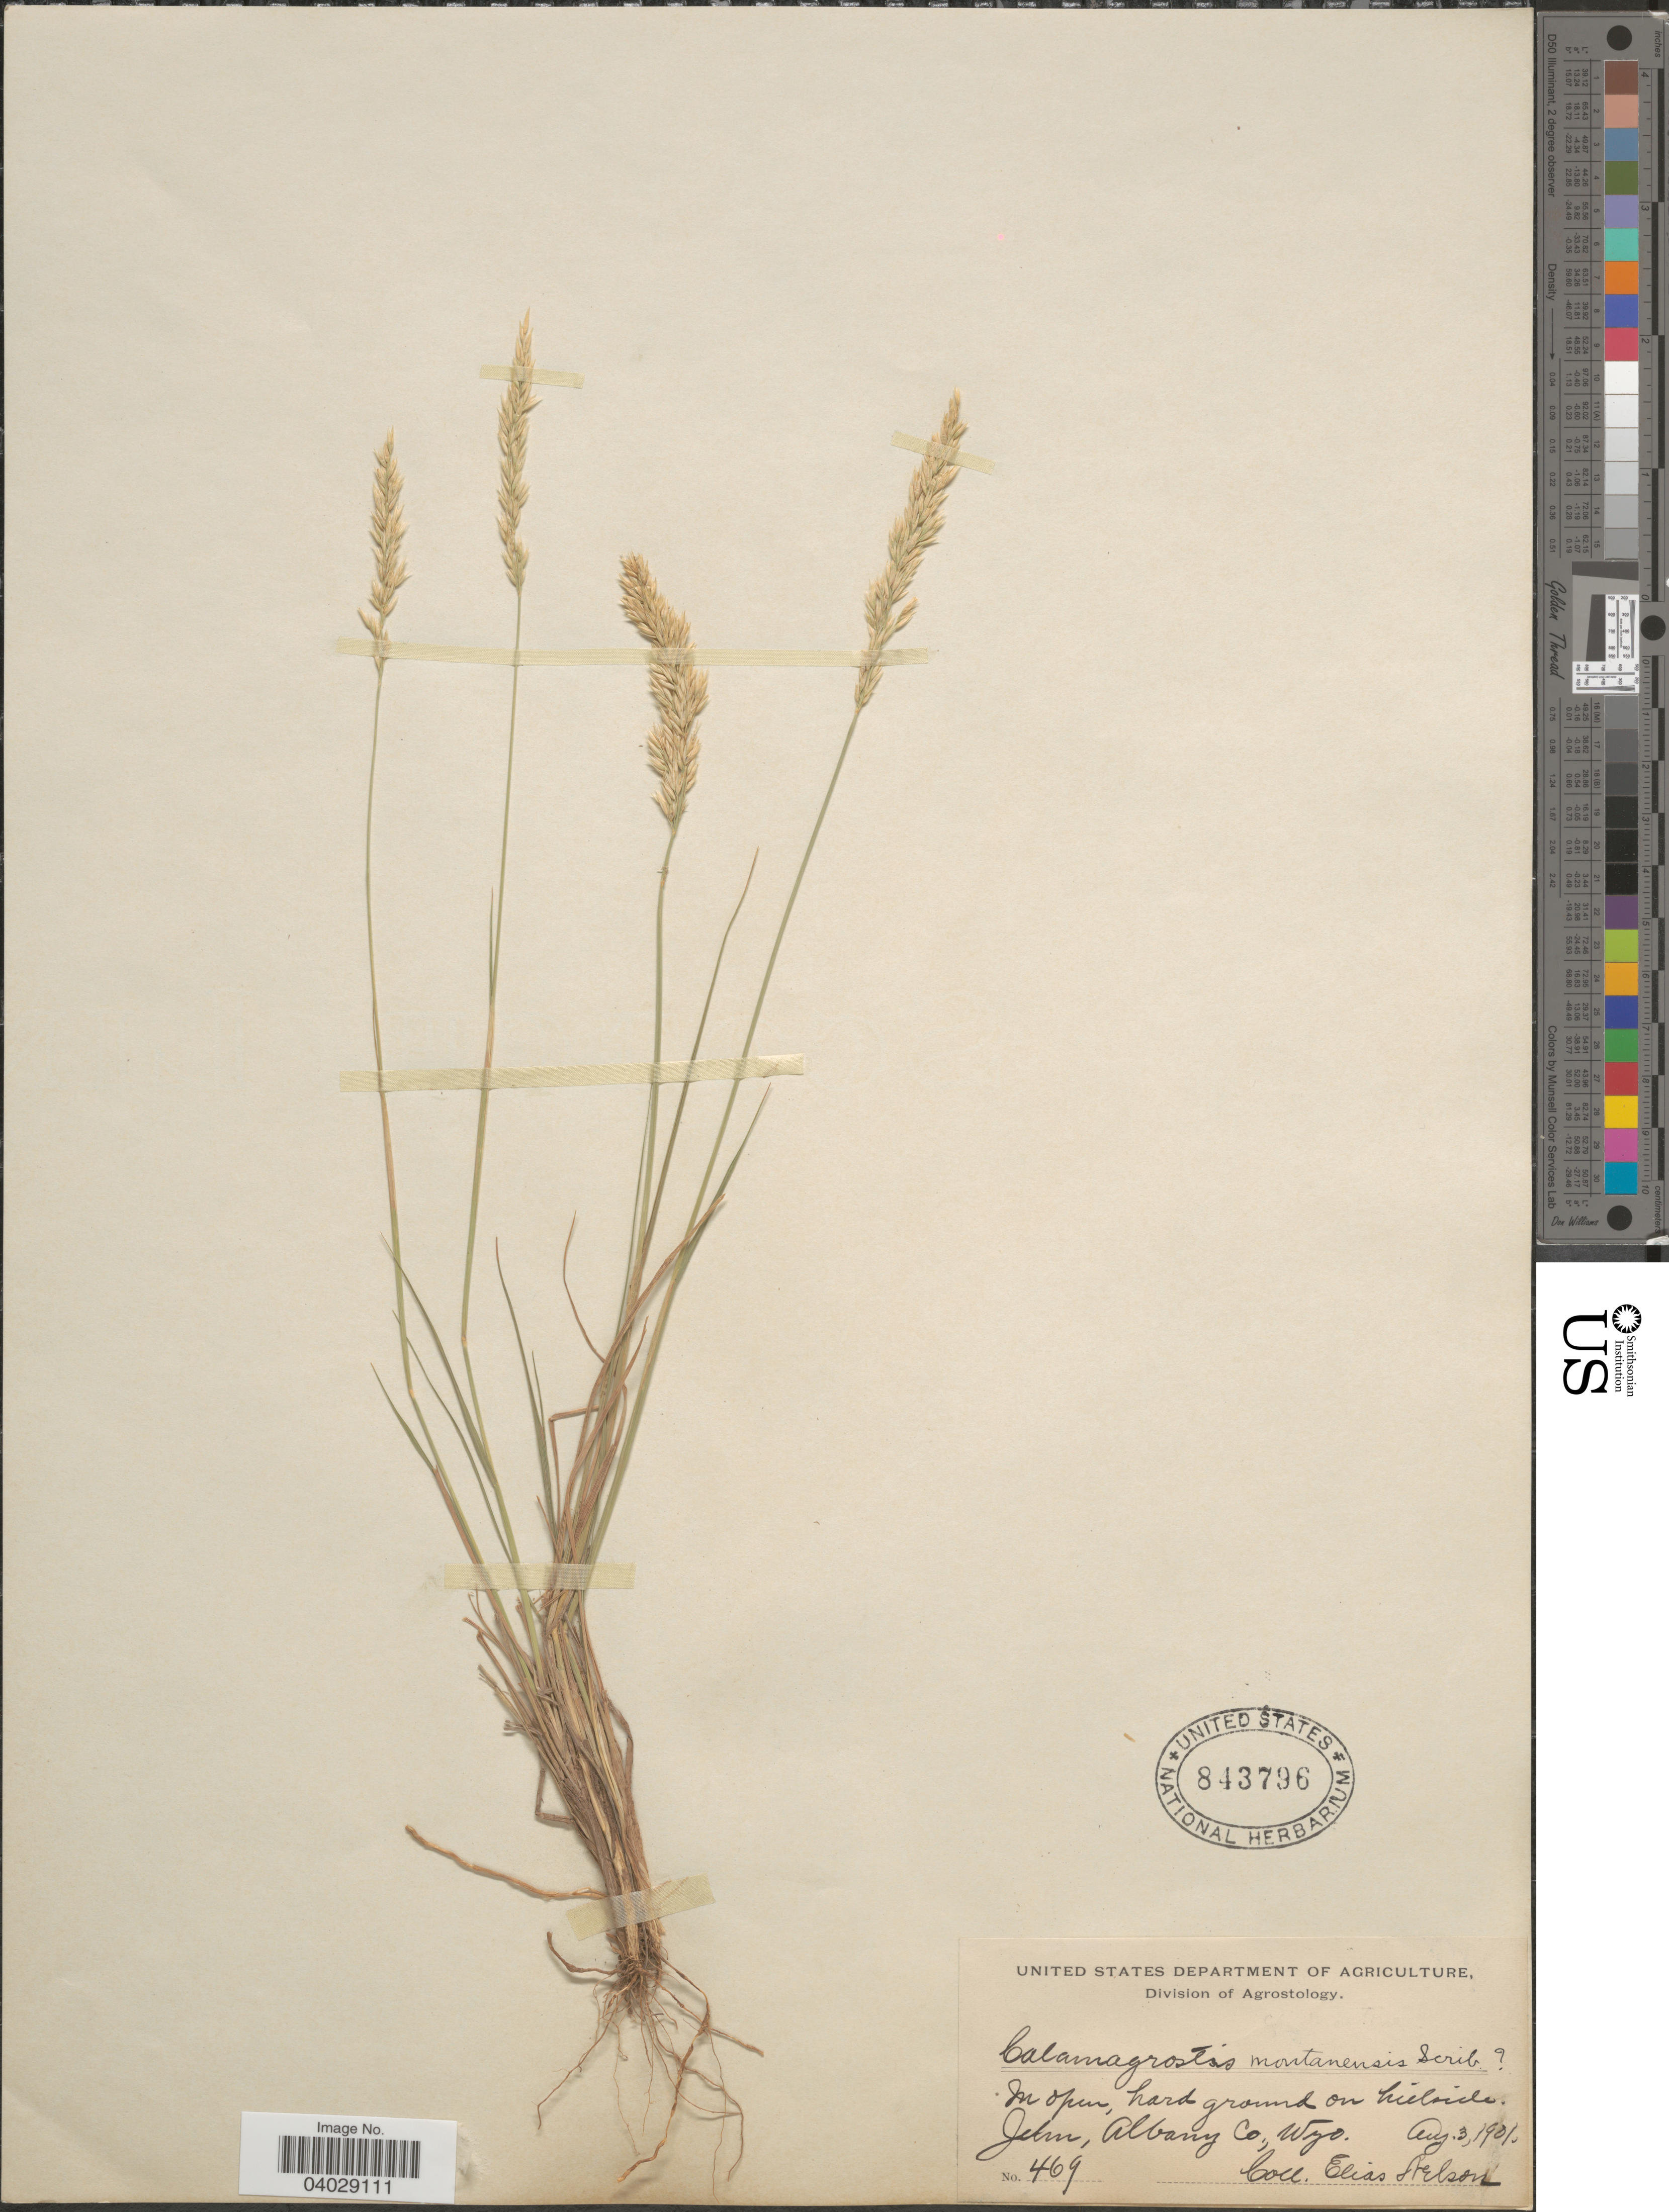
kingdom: Plantae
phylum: Tracheophyta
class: Liliopsida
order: Poales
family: Poaceae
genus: Calamagrostis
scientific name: Calamagrostis montanensis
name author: Scribn. ex Vasey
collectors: E. Nelson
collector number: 469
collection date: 1901-08-03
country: United States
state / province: Wyoming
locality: Jelm, Albany Co.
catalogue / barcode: US 843796